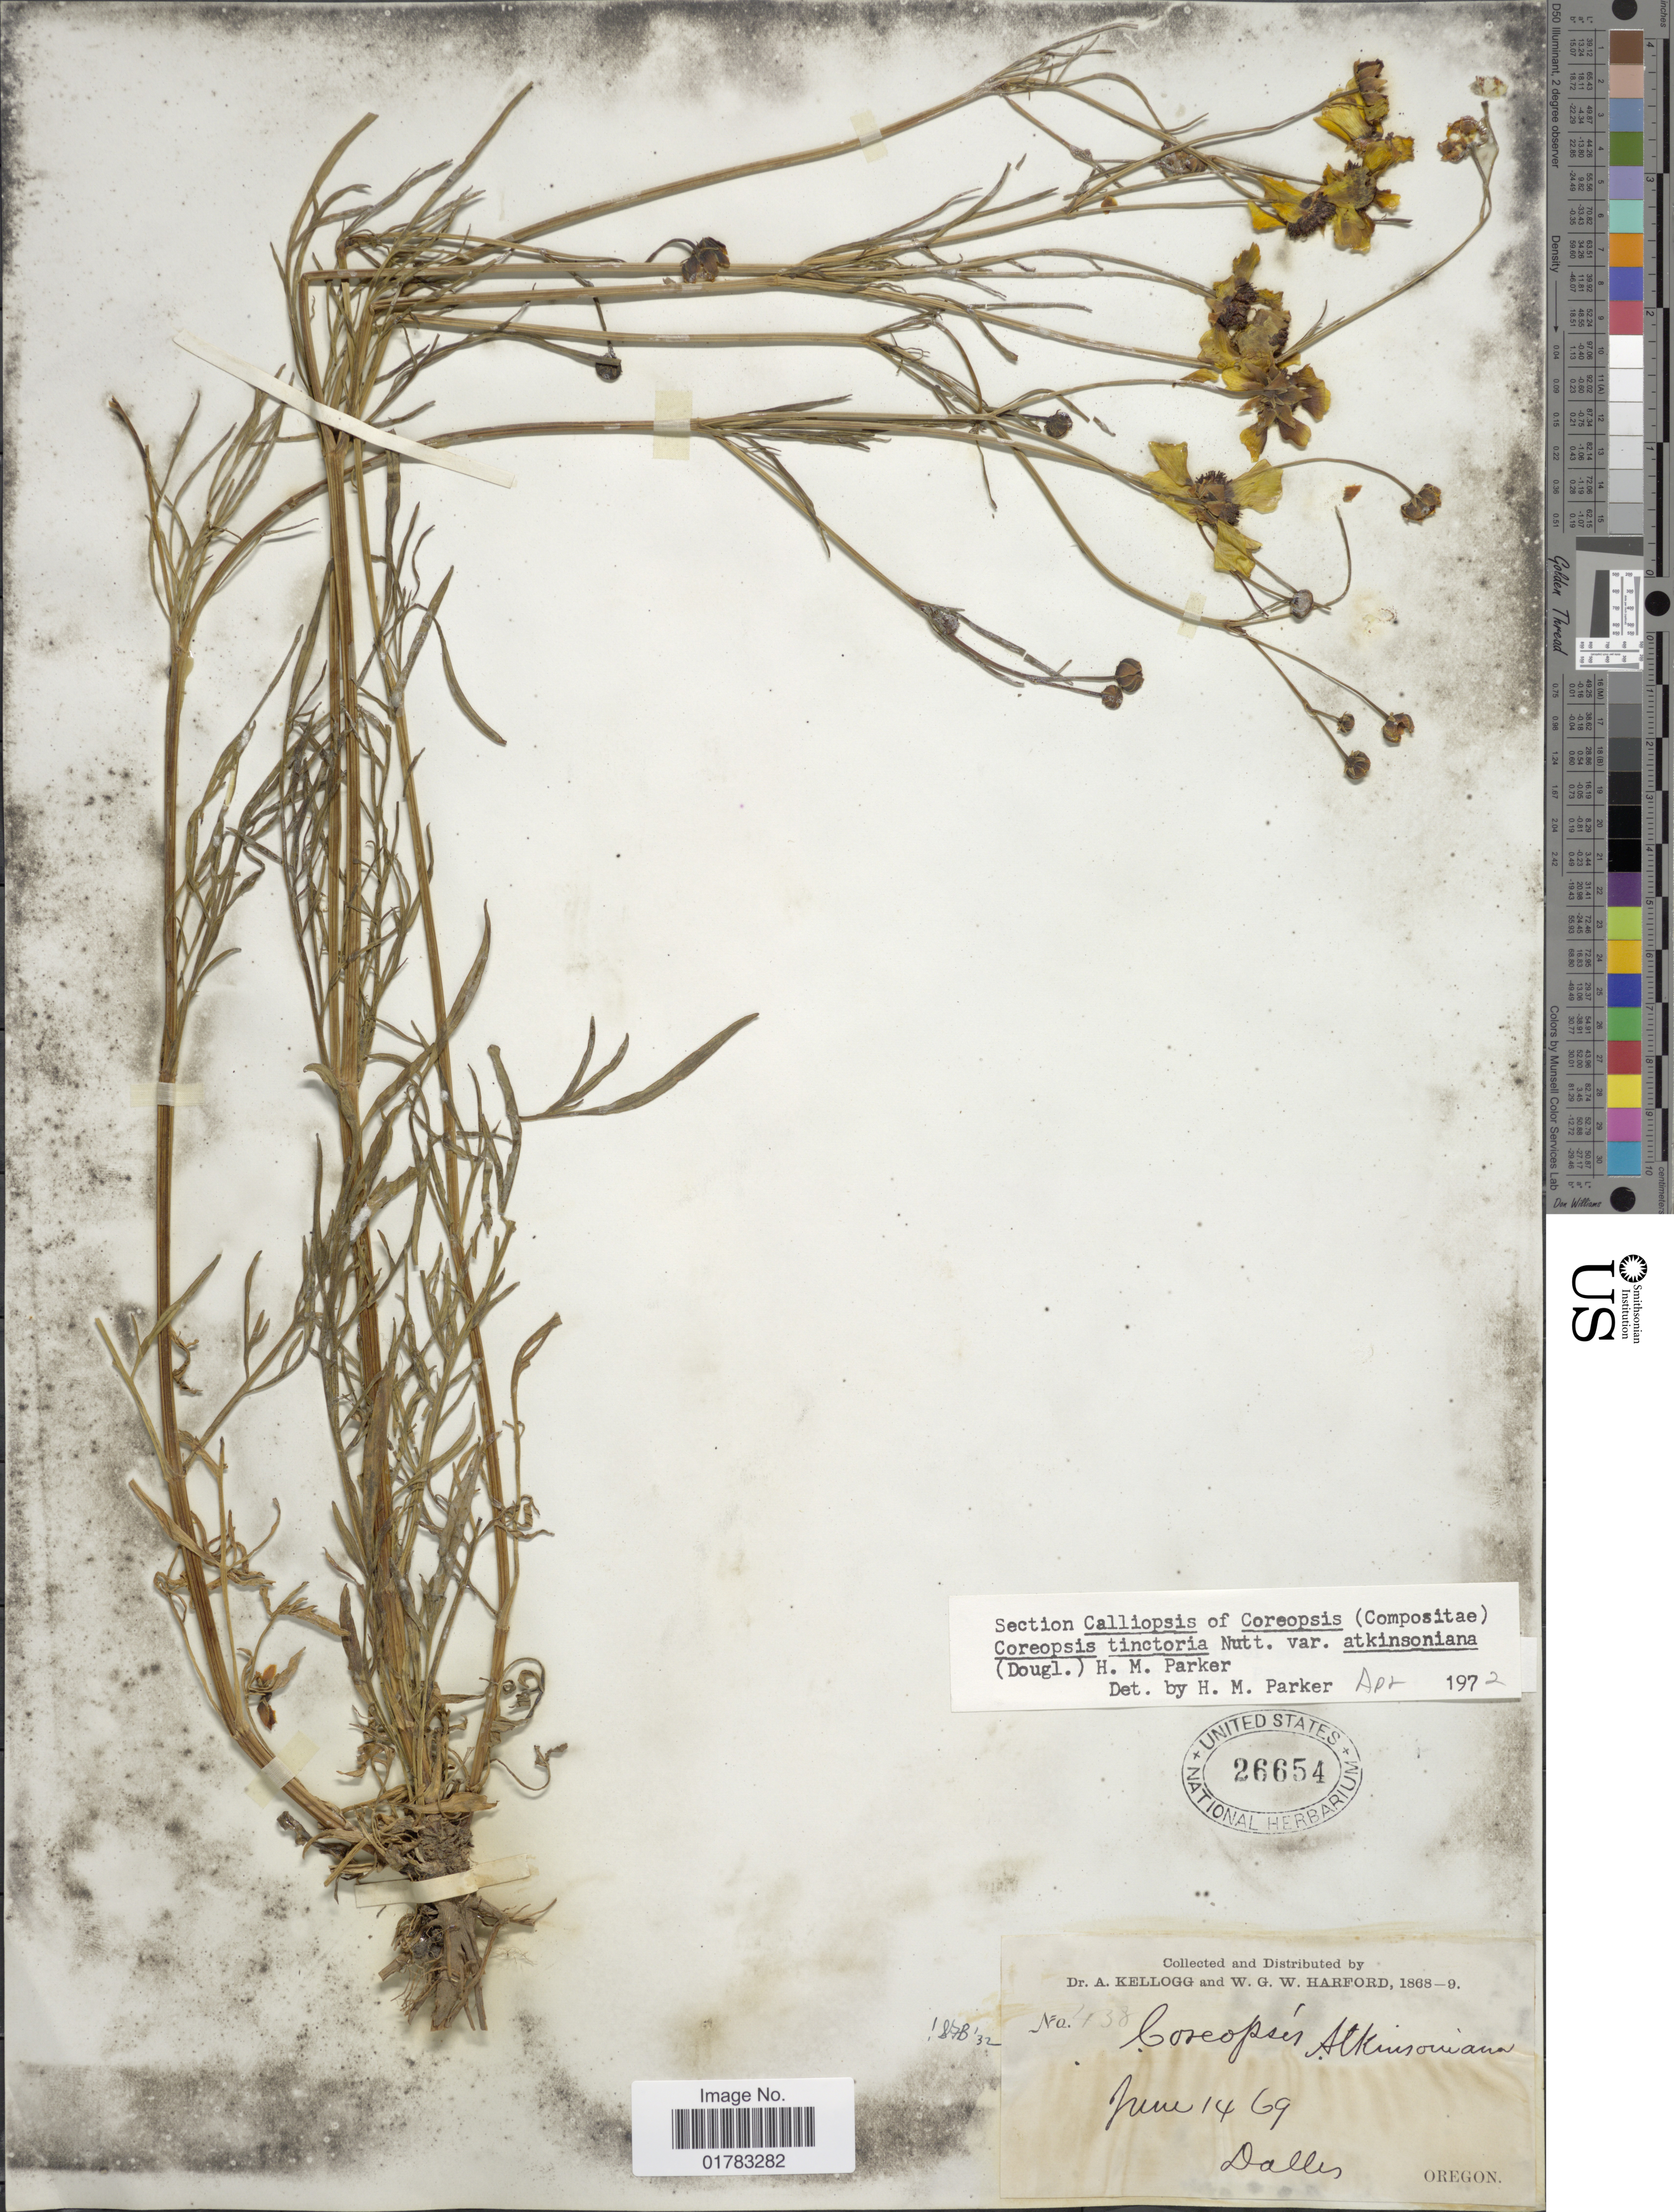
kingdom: Plantae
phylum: Tracheophyta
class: Magnoliopsida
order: Asterales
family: Asteraceae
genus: Coreopsis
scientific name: Coreopsis tinctoria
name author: Nutt.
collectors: A. Kellogg & W. G. W. Harford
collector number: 438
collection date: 1869-06-14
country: United States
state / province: Oregon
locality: Dalles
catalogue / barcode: US 26654